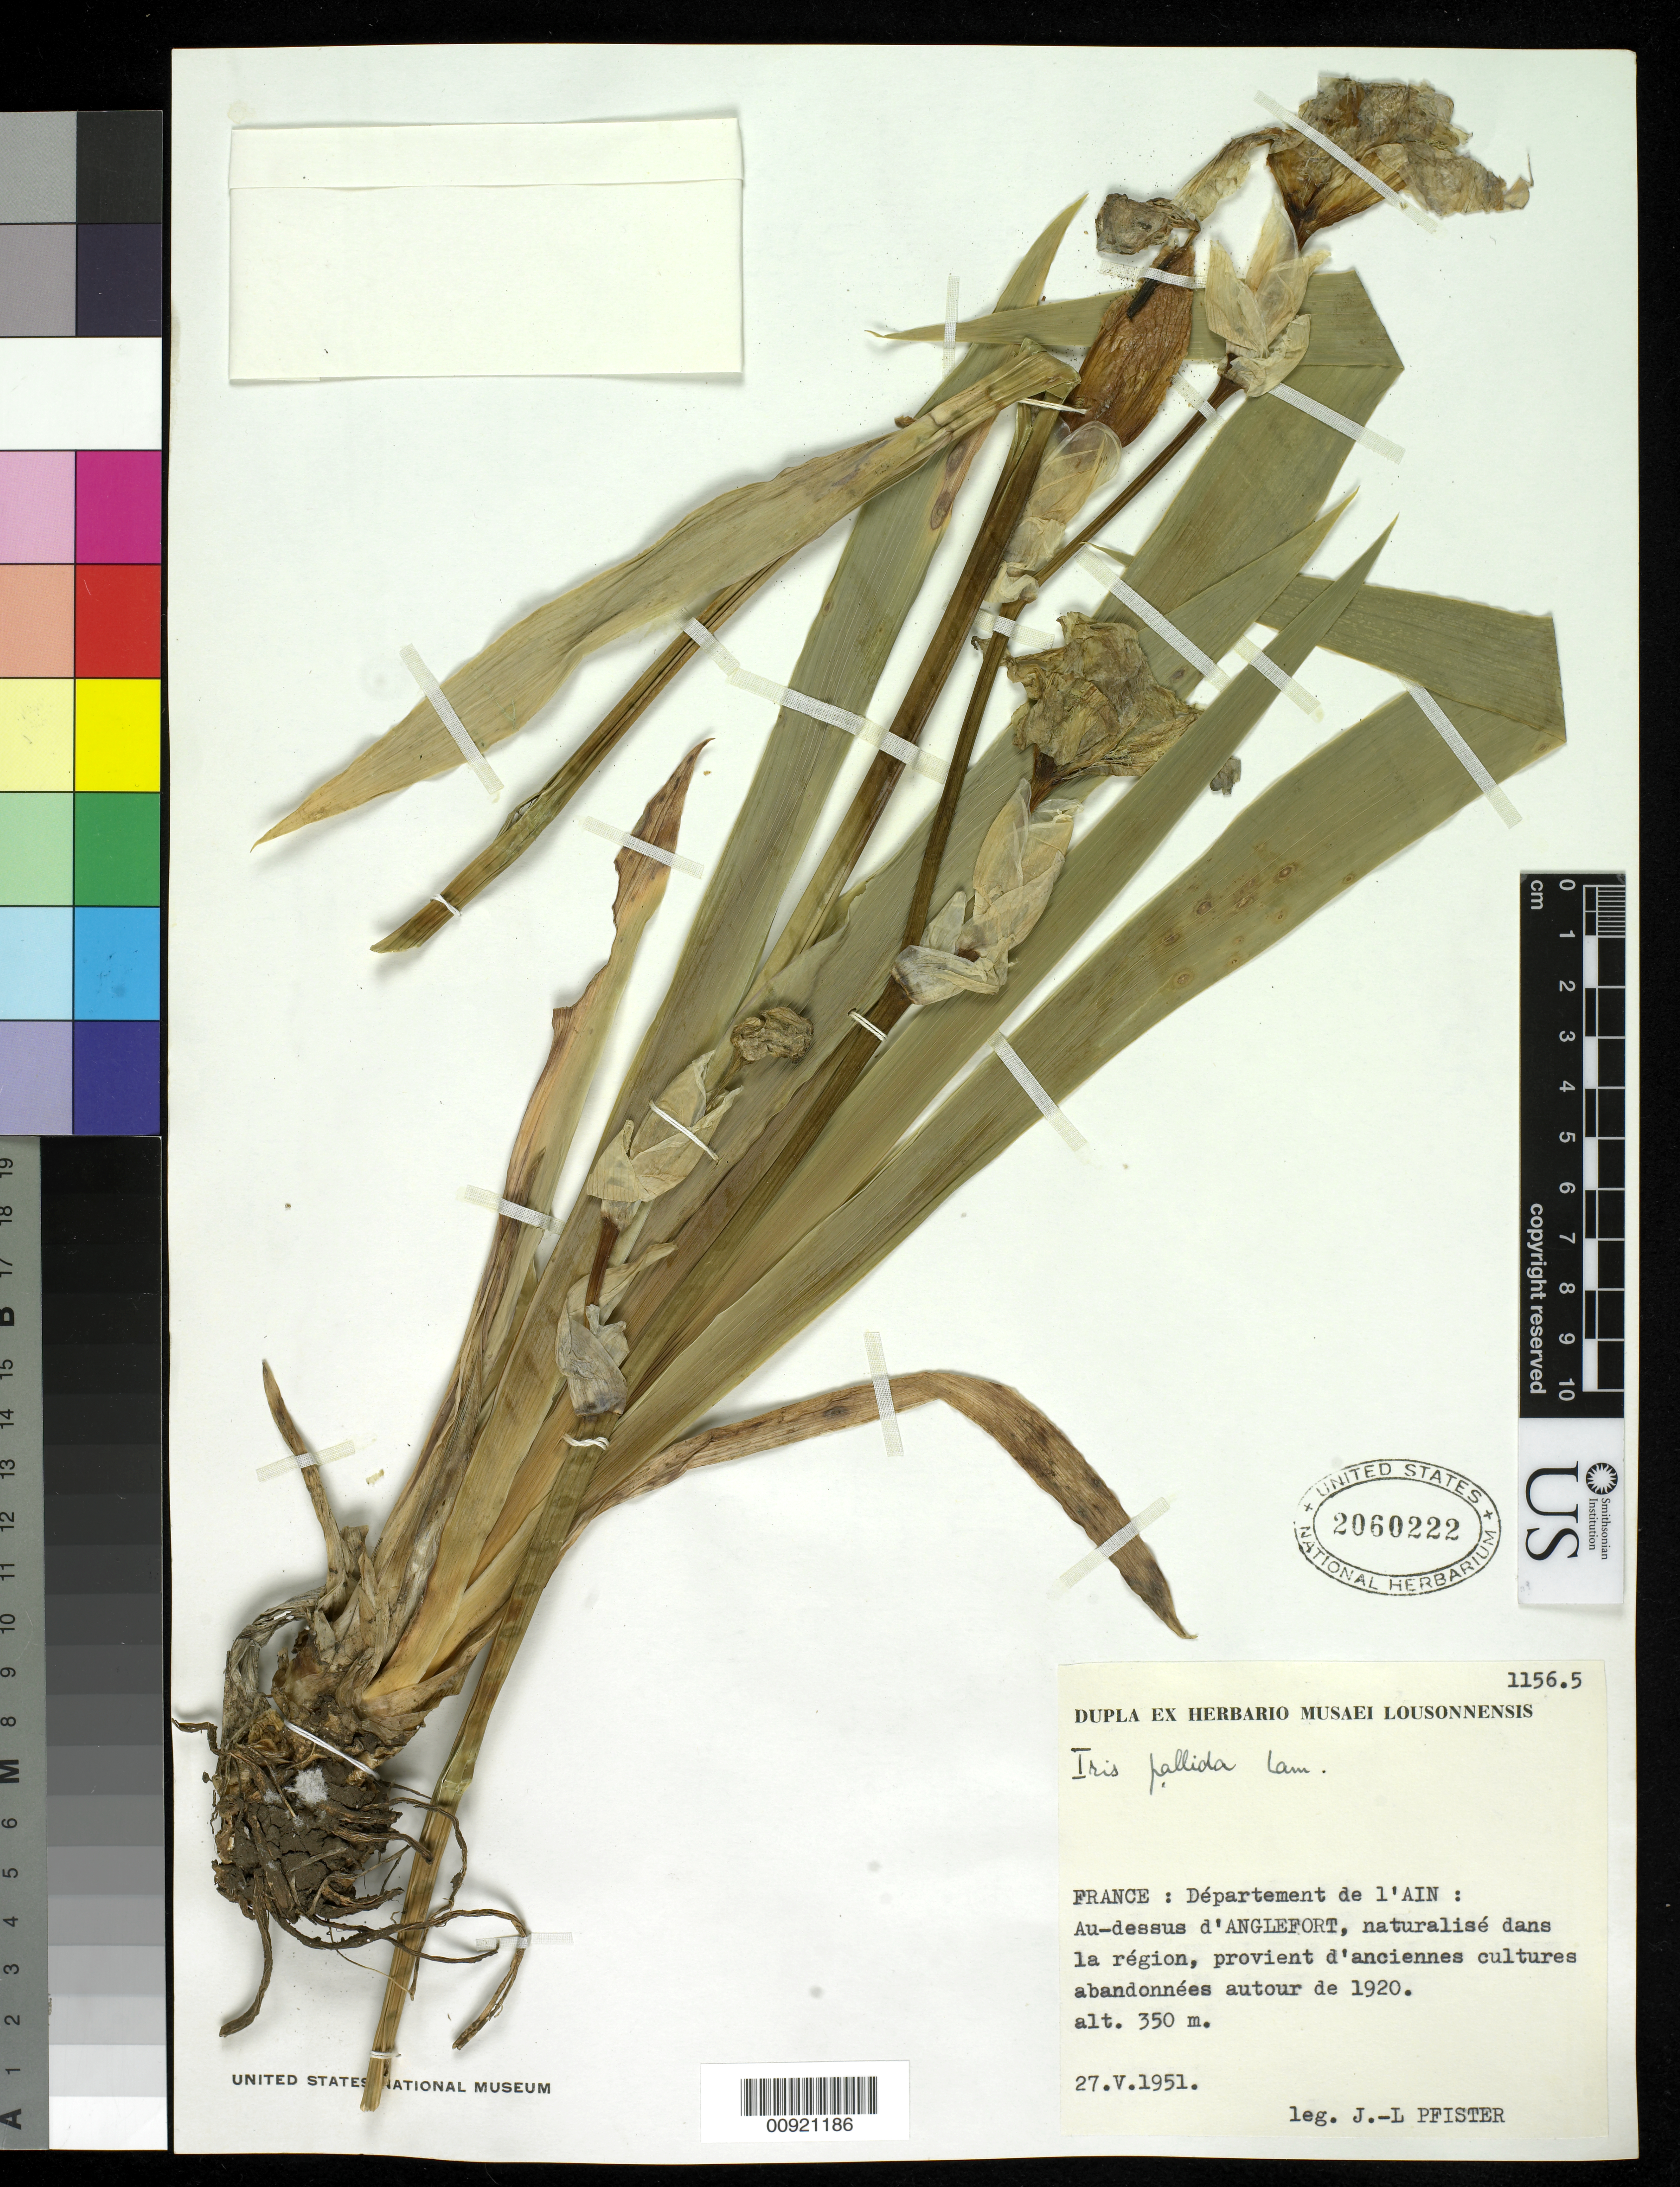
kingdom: Plantae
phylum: Tracheophyta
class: Liliopsida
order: Asparagales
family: Iridaceae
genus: Iris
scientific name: Iris pallida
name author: Lam.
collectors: J. Pfister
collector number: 11565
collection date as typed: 27 May 1951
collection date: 1951-05-27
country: France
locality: Departement de l'AIN: Au-dessus d'ANGLEFORT, anturalise dans la region, provient d'anciennes cultures abandonnees autour de 1920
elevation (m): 350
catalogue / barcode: US 2060222